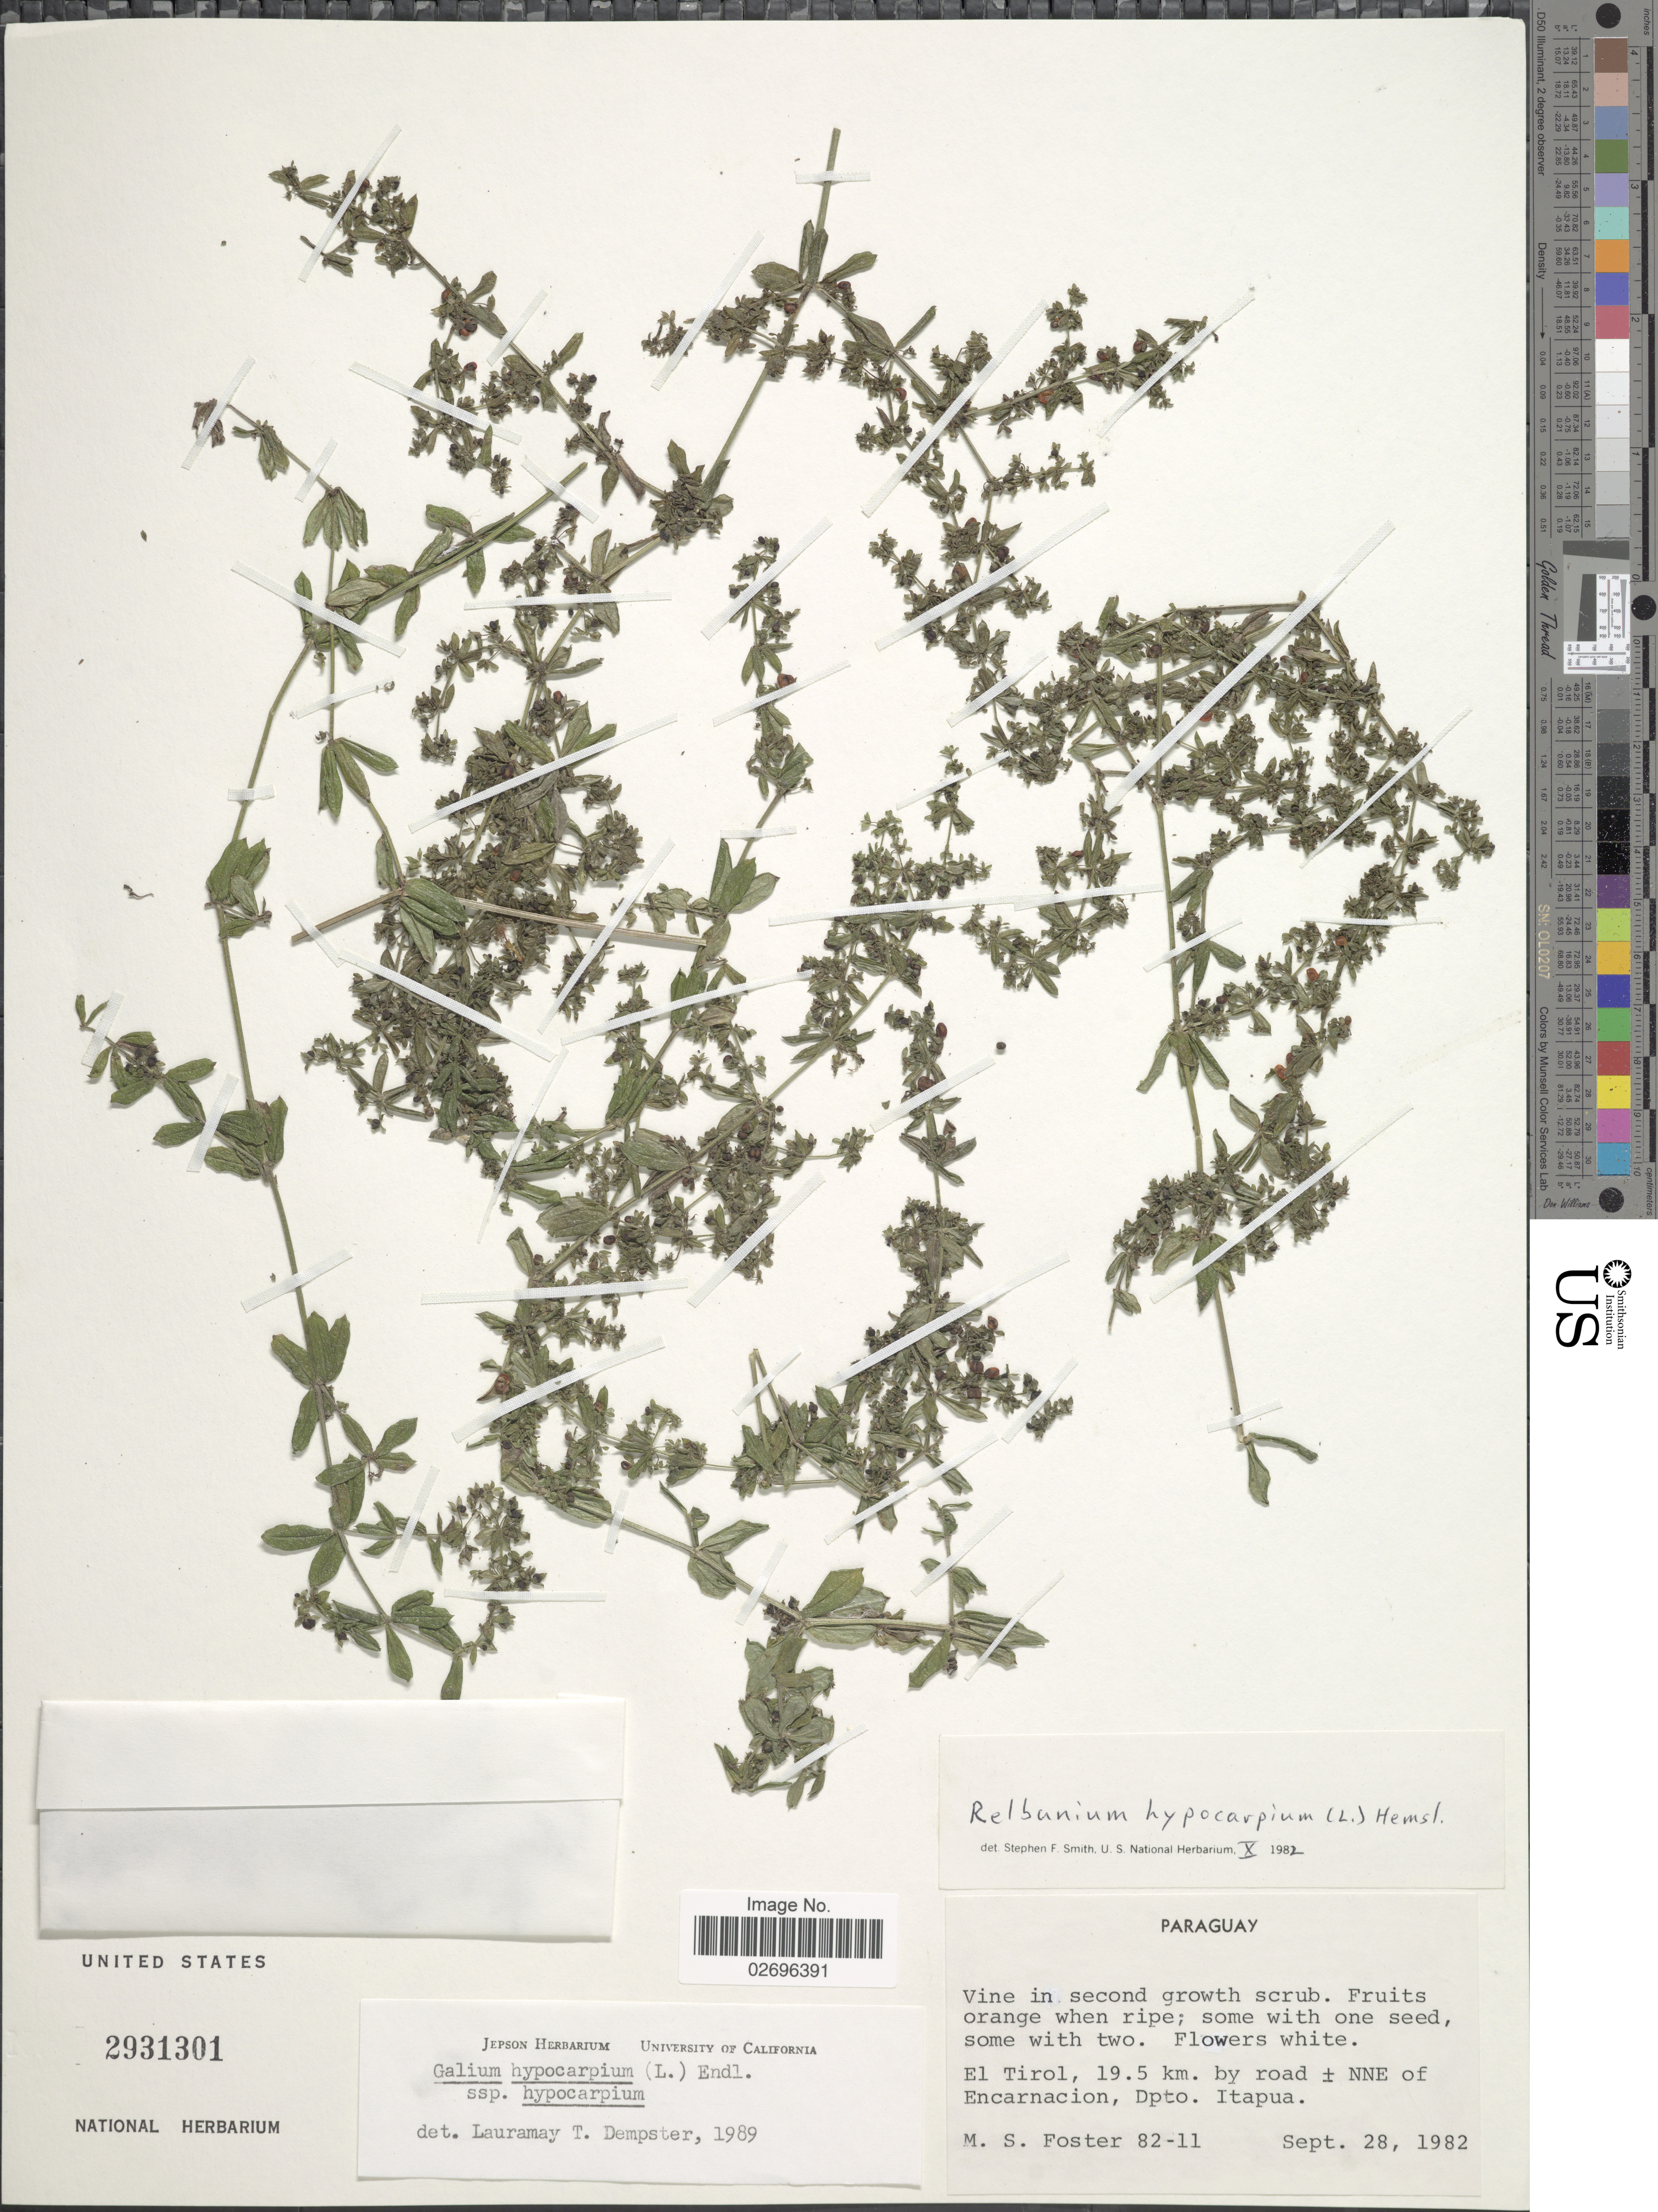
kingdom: Plantae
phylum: Tracheophyta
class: Magnoliopsida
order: Gentianales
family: Rubiaceae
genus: Galium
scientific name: Galium hypocarpium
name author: (L.) Endl. ex Griseb.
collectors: M. Foster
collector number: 82-11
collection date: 1982-09-28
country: Paraguay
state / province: Itapua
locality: El Tirol, 19.5 km. by road +/- NNe of Encarnacion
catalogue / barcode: US 2931301